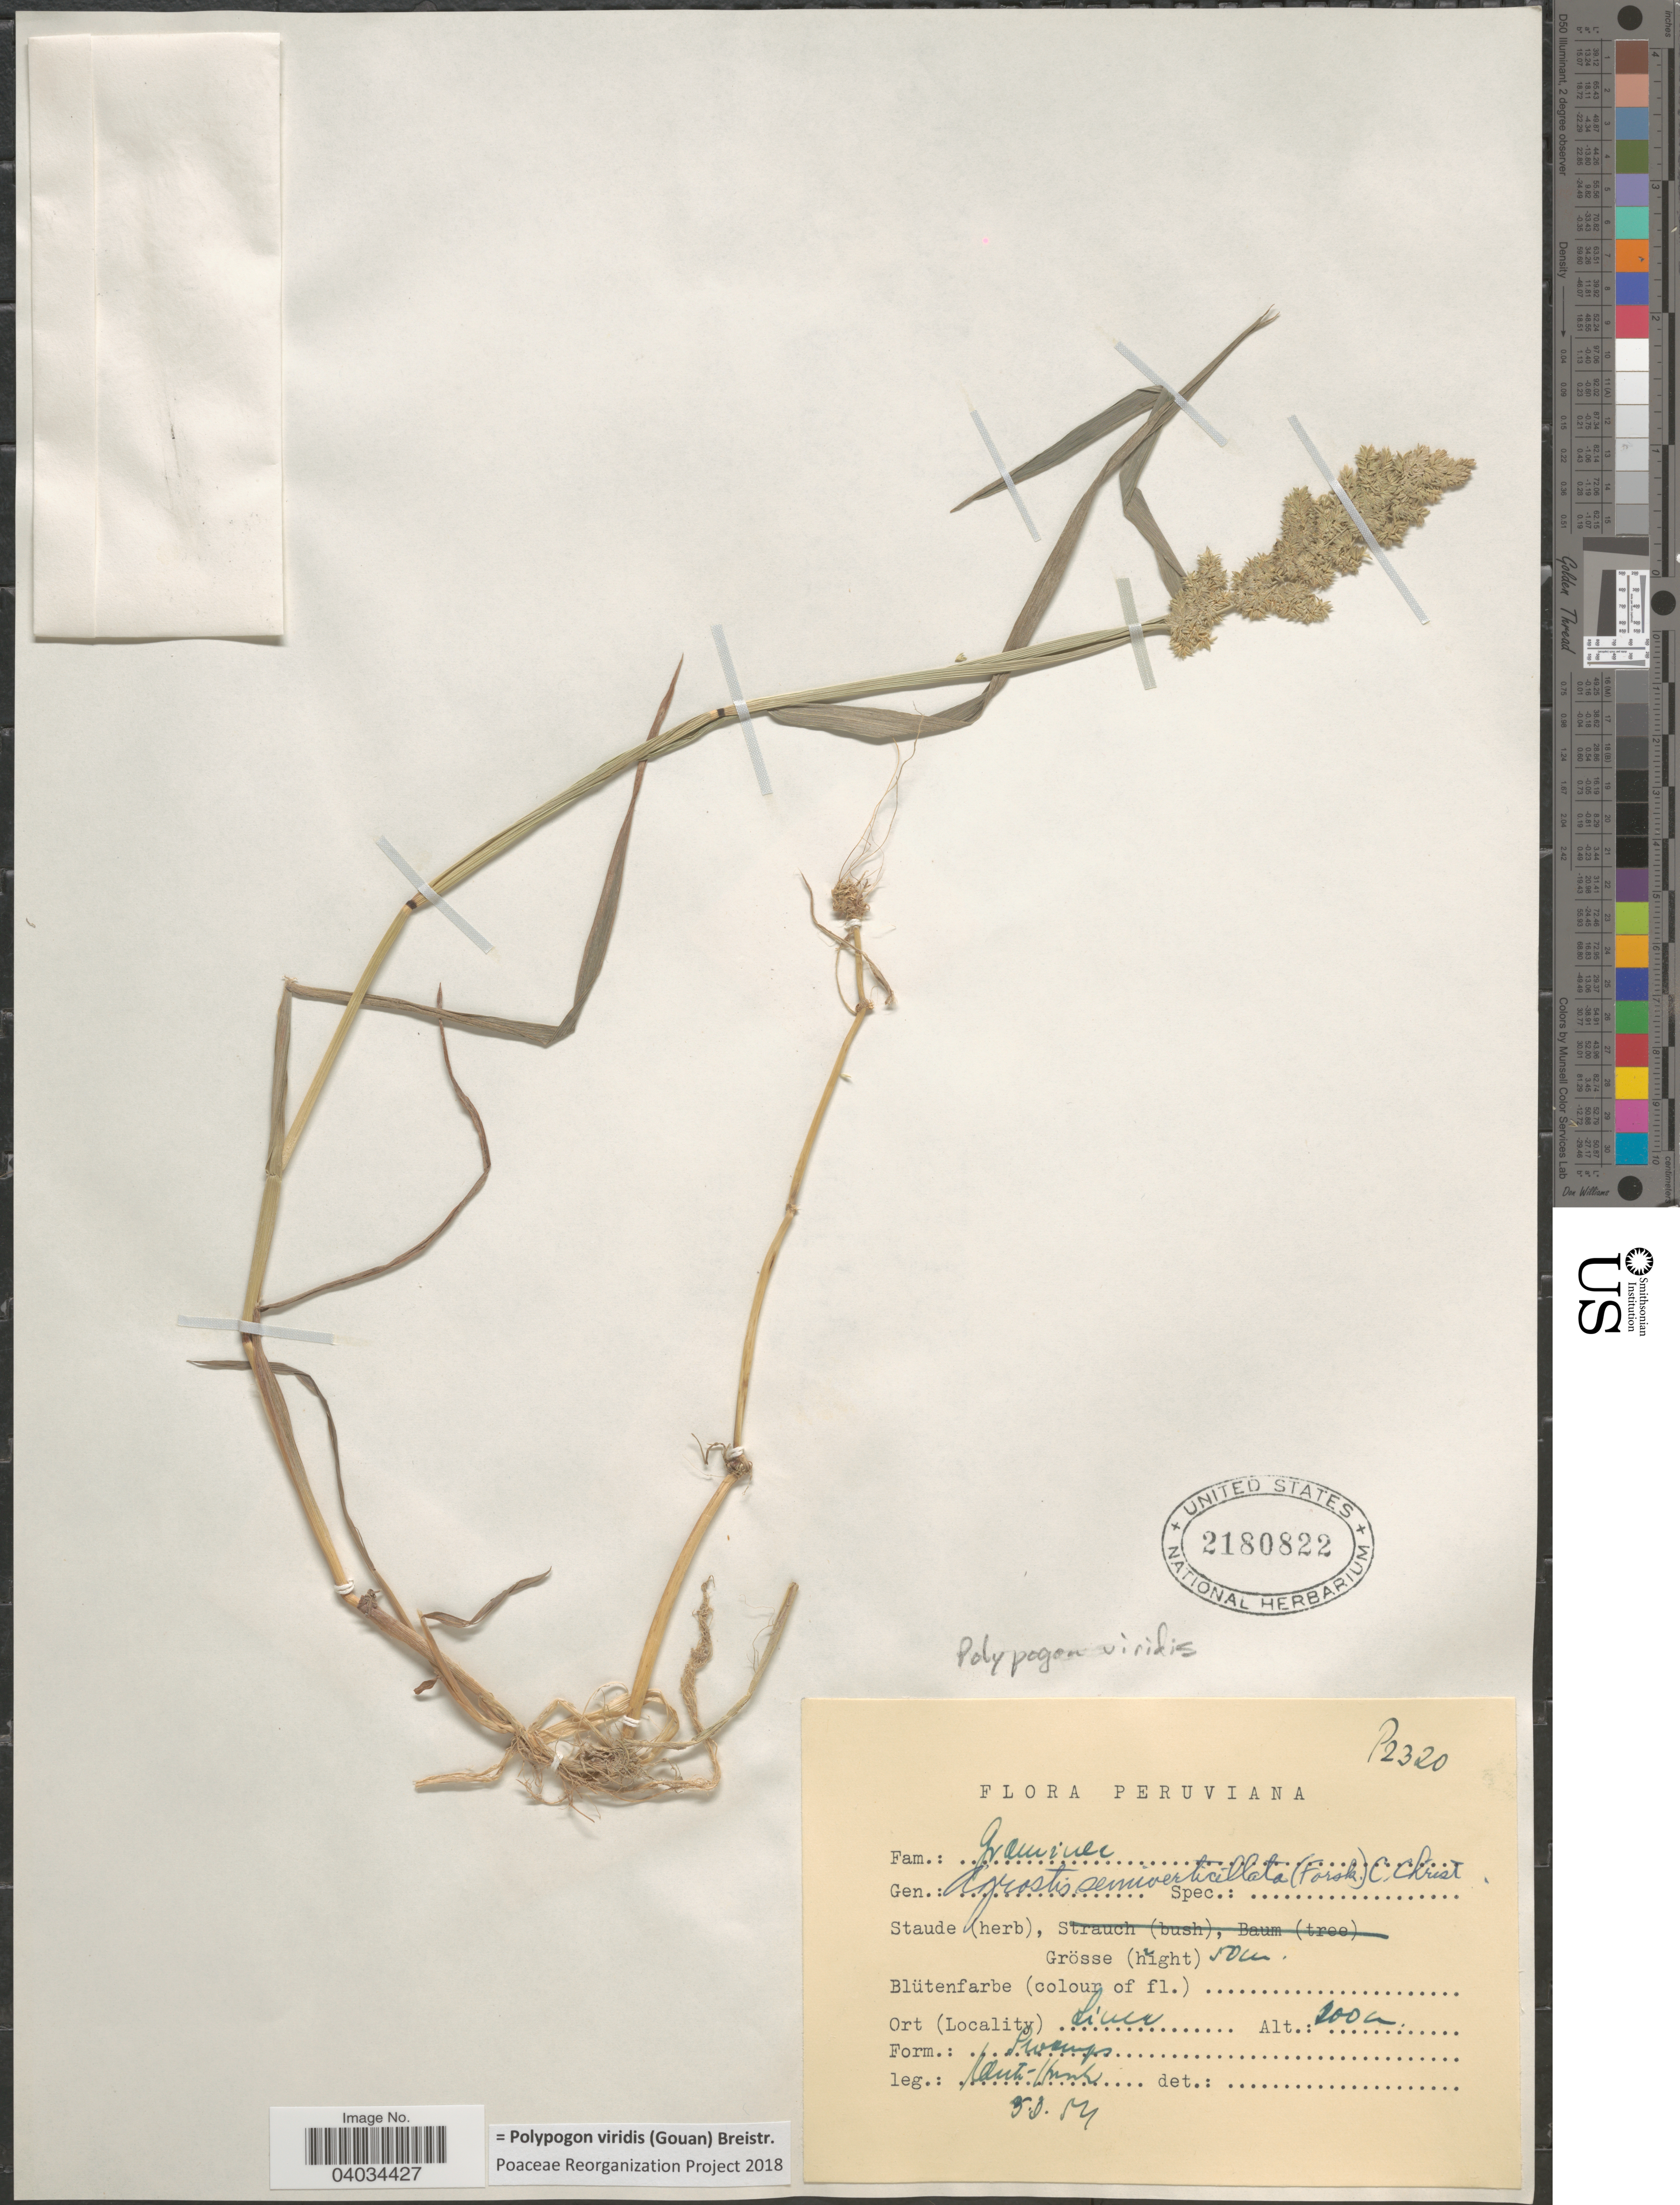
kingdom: Plantae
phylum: Tracheophyta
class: Liliopsida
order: Poales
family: Poaceae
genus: Polypogon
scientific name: Polypogon viridis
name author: (Gouan) Breistroffer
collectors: W. Rauh & G. Hirsch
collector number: P2320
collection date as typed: Transcribed d/m/y: 5/8/54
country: Peru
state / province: Lima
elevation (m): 200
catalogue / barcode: US 2180822